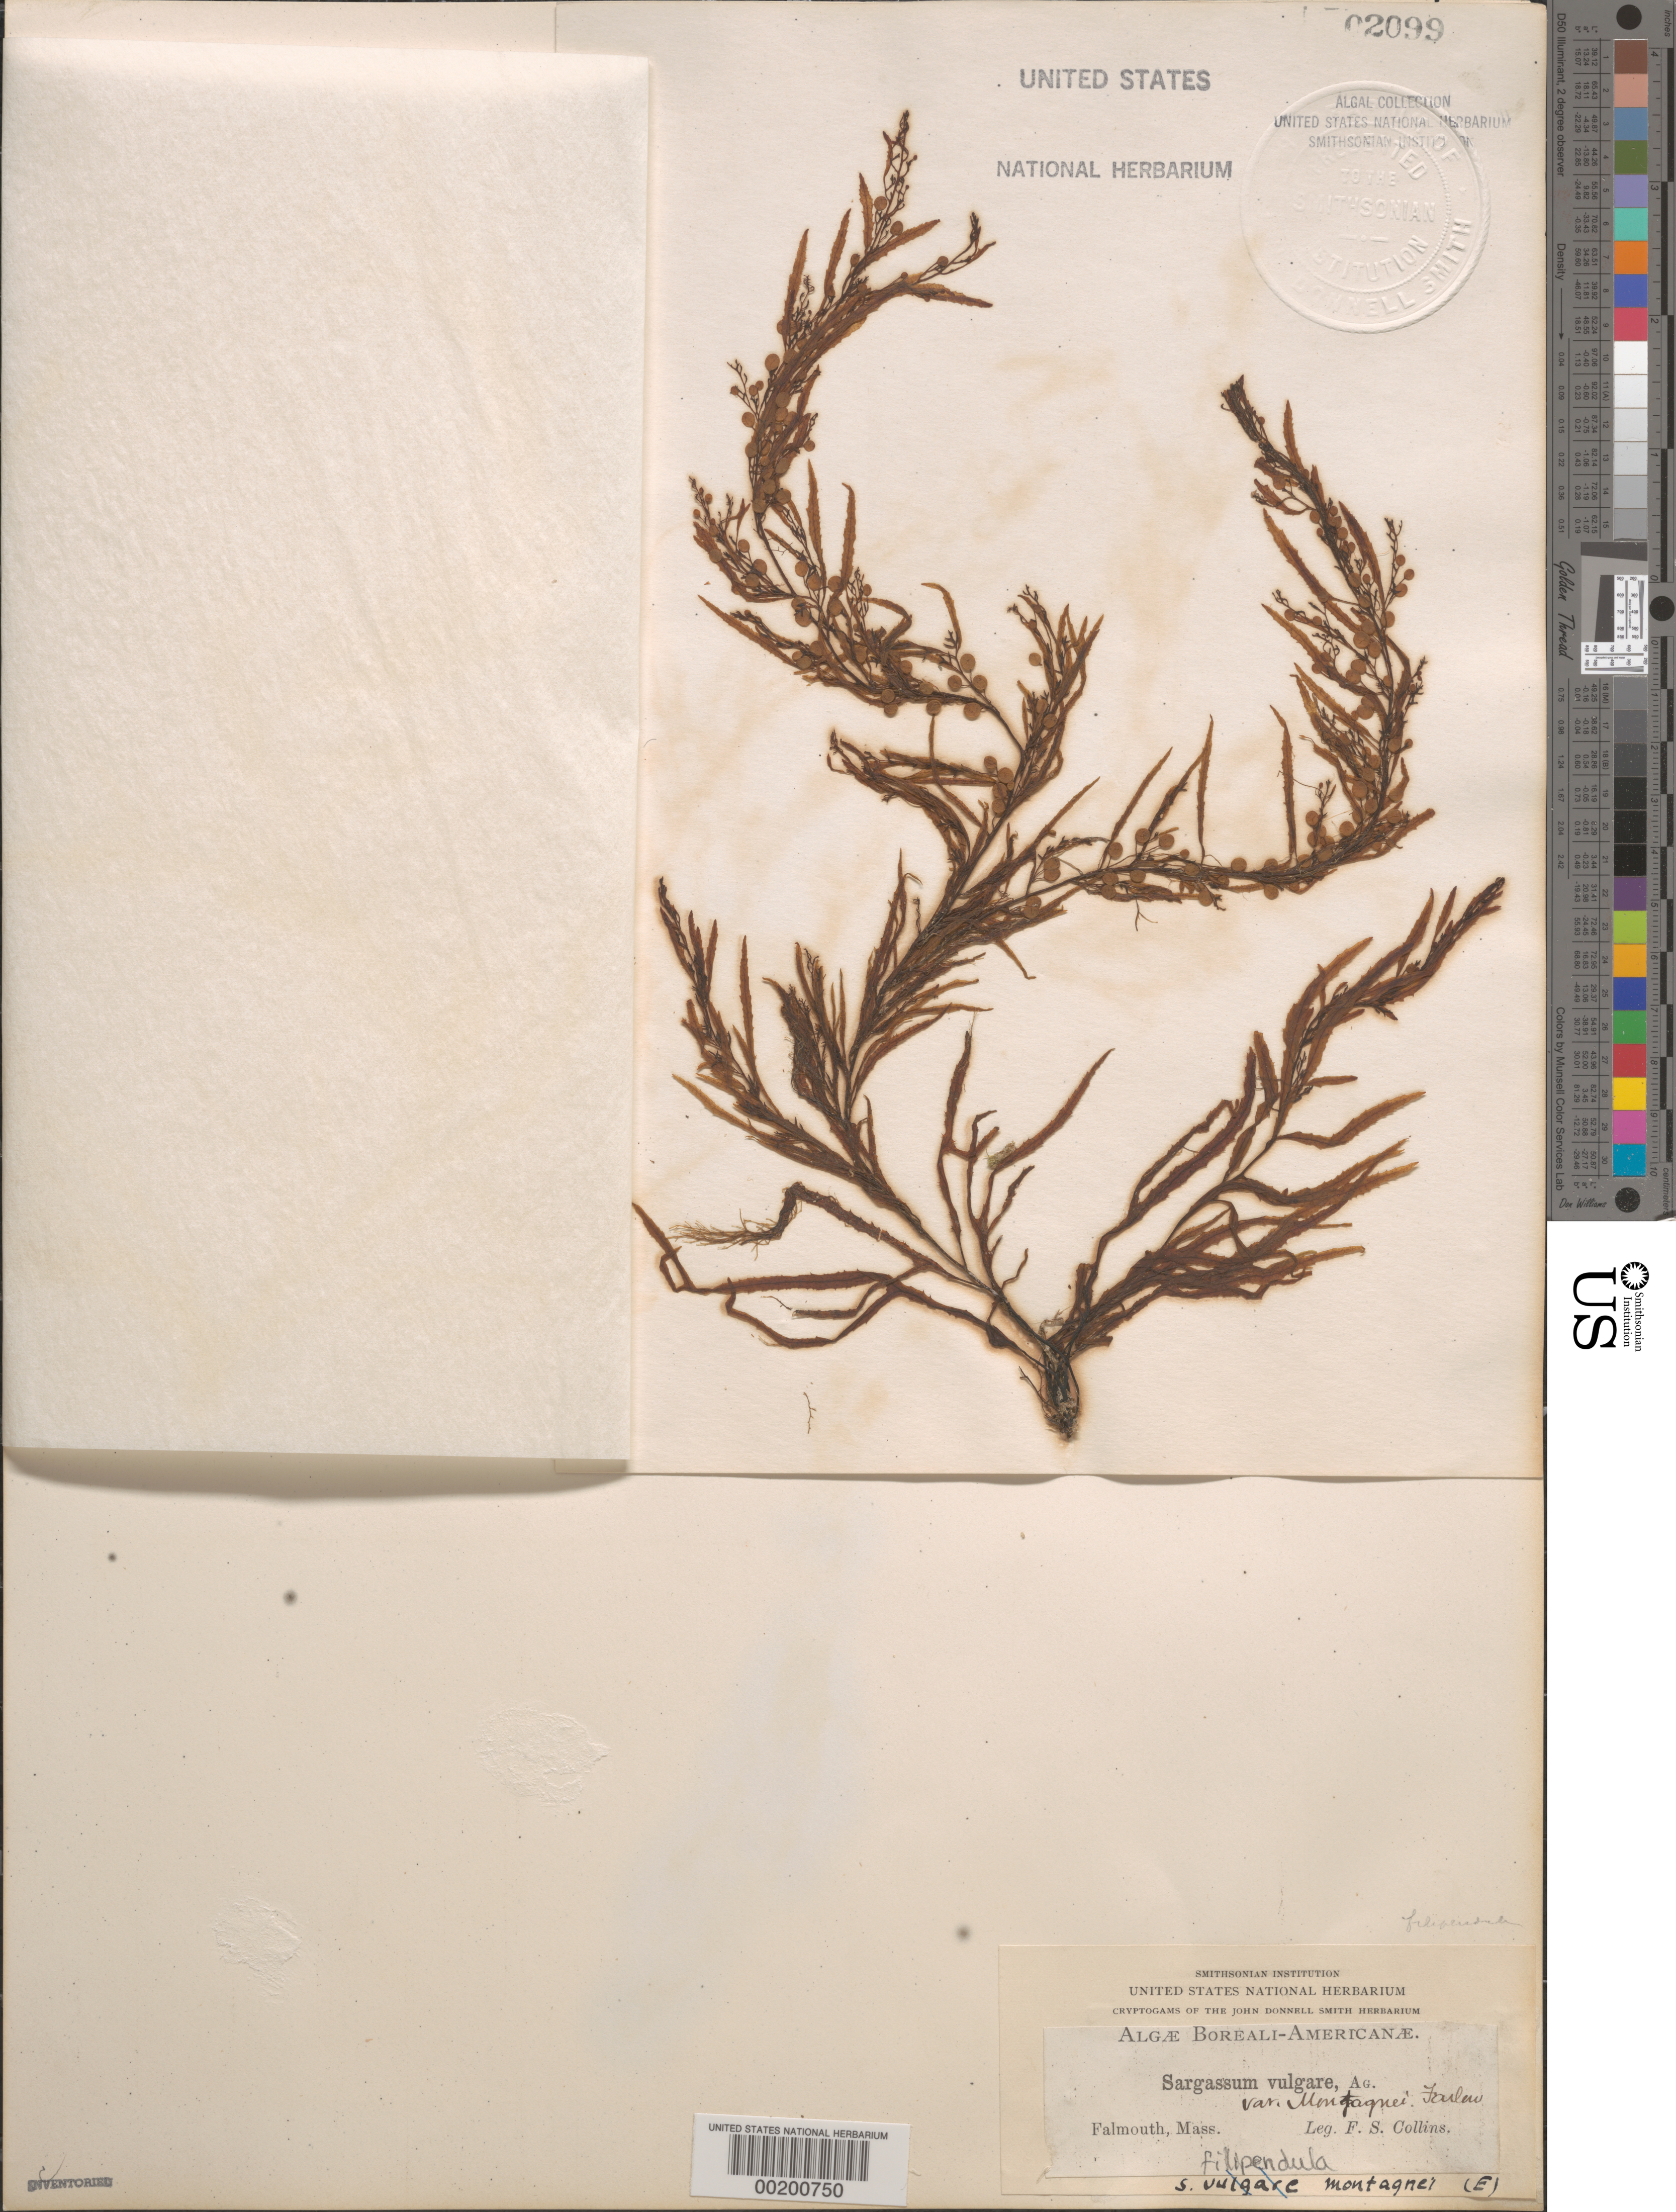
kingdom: Chromista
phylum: Ochrophyta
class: Phaeophyceae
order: Fucales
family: Sargassaceae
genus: Sargassum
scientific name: Sargassum filipendula var. montagnei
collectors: F. Collins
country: United States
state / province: Massachusetts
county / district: Barnstable County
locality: Falmouth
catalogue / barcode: US 2099